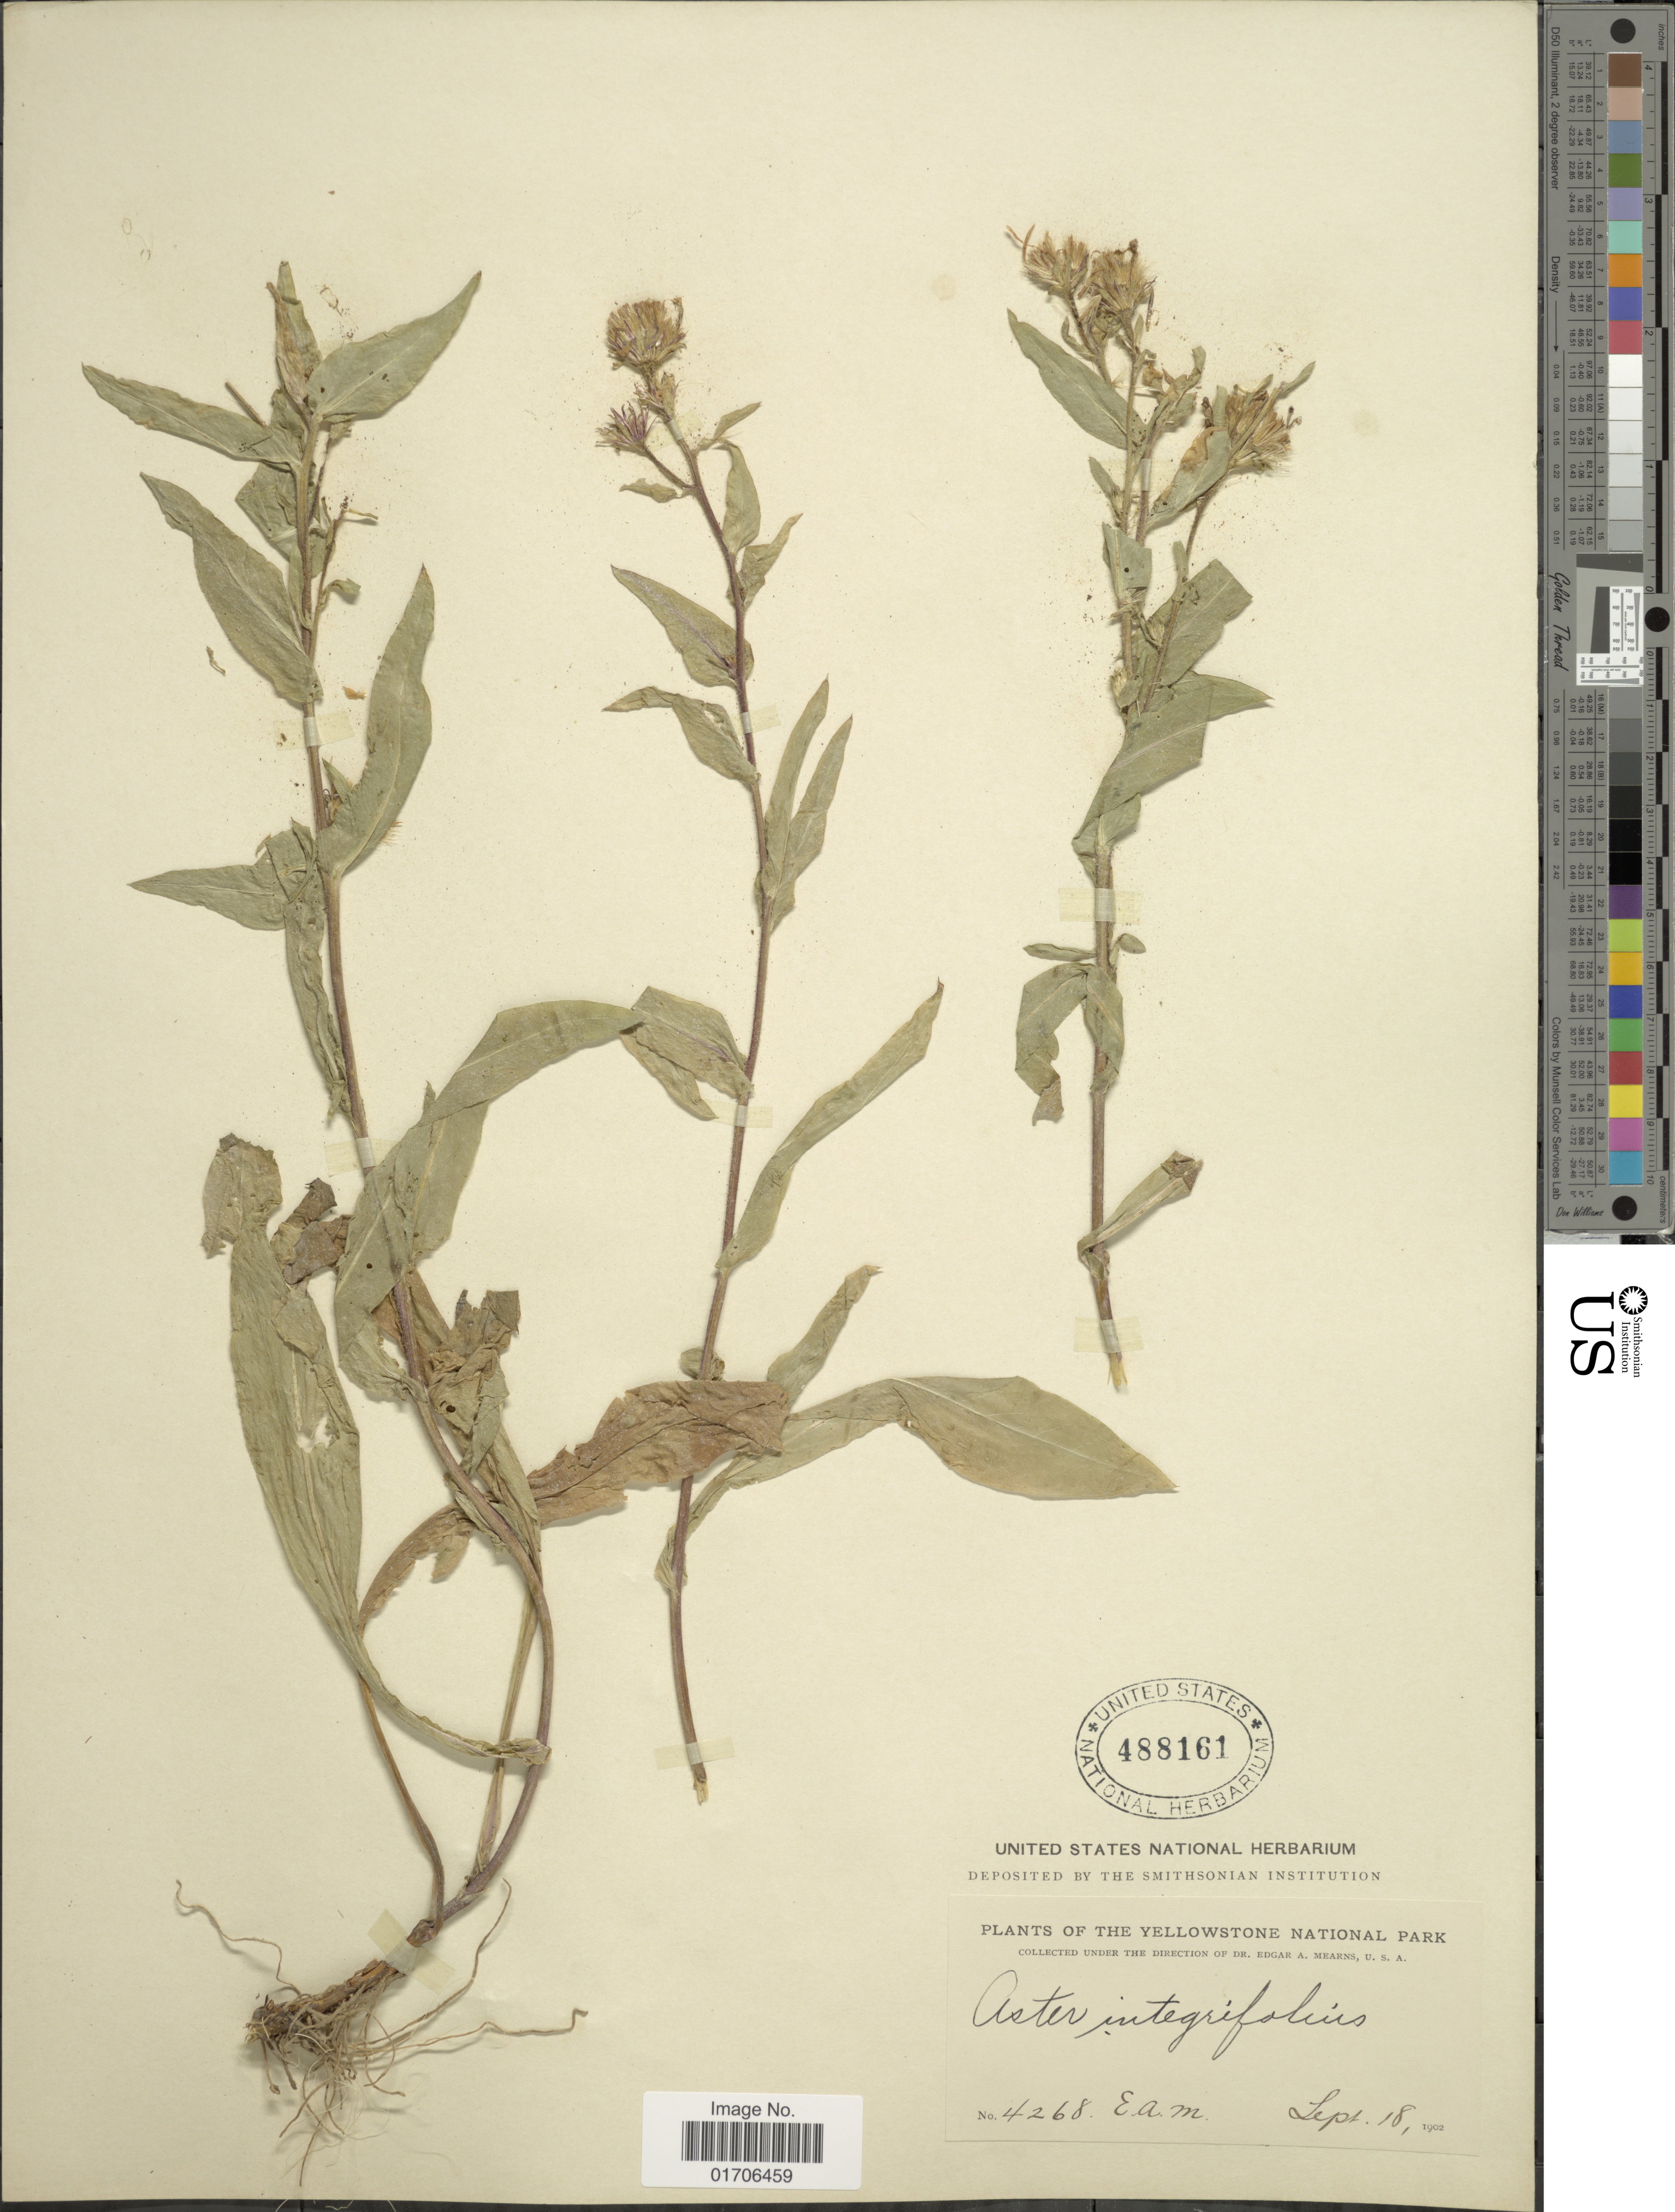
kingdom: Plantae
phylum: Tracheophyta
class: Magnoliopsida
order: Asterales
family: Asteraceae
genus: Eurybia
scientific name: Eurybia integrifolia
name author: (Nutt.) G.L. Nesom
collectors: E. A. Mearns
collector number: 4268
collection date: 1902-09-18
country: United States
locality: Yellowstone National Park.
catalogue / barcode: US 488161